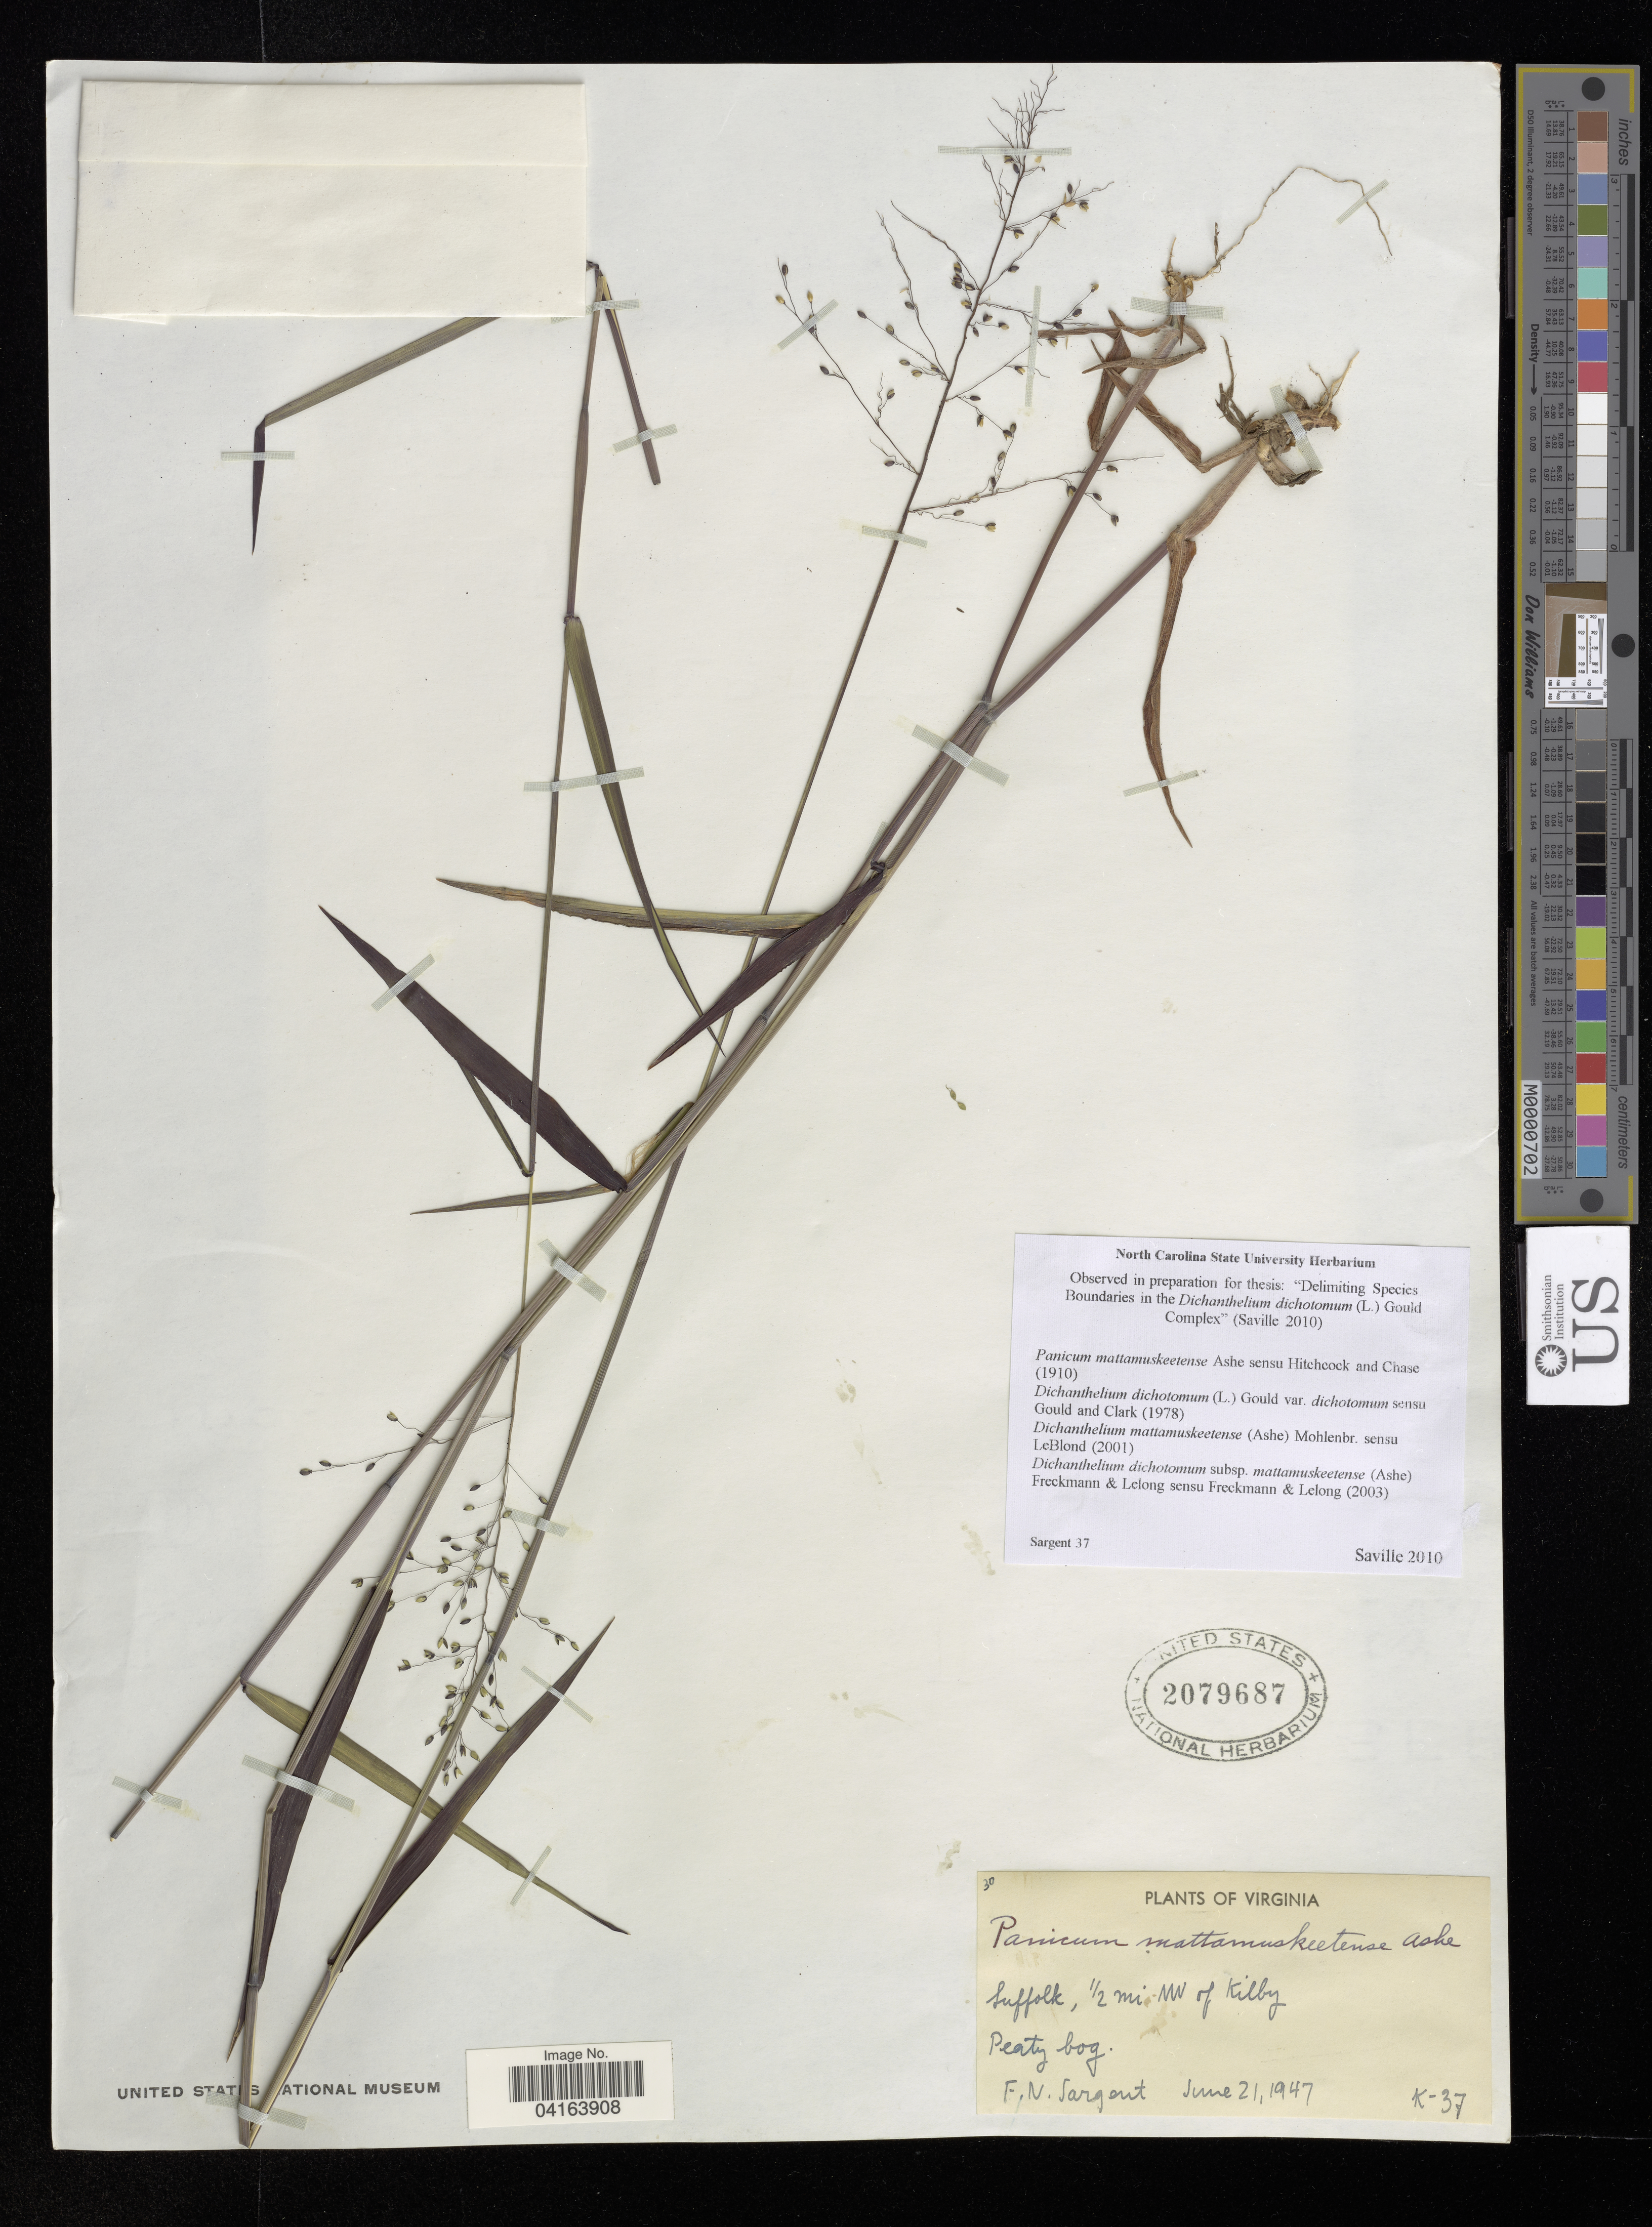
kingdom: Plantae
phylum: Tracheophyta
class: Liliopsida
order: Poales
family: Poaceae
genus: Dichanthelium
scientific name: Dichanthelium dichotomum subsp. mattamuskeetense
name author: (Ashe) Freckmann & Lelong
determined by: Saville, A. C., (NCSC), North Carolina State University (UNITED STATES)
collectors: F. Sargent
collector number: K-37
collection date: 1947-06-21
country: United States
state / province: Virginia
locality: Suffolk, 1/2 mi NW of Kilby.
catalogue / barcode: US 2079687